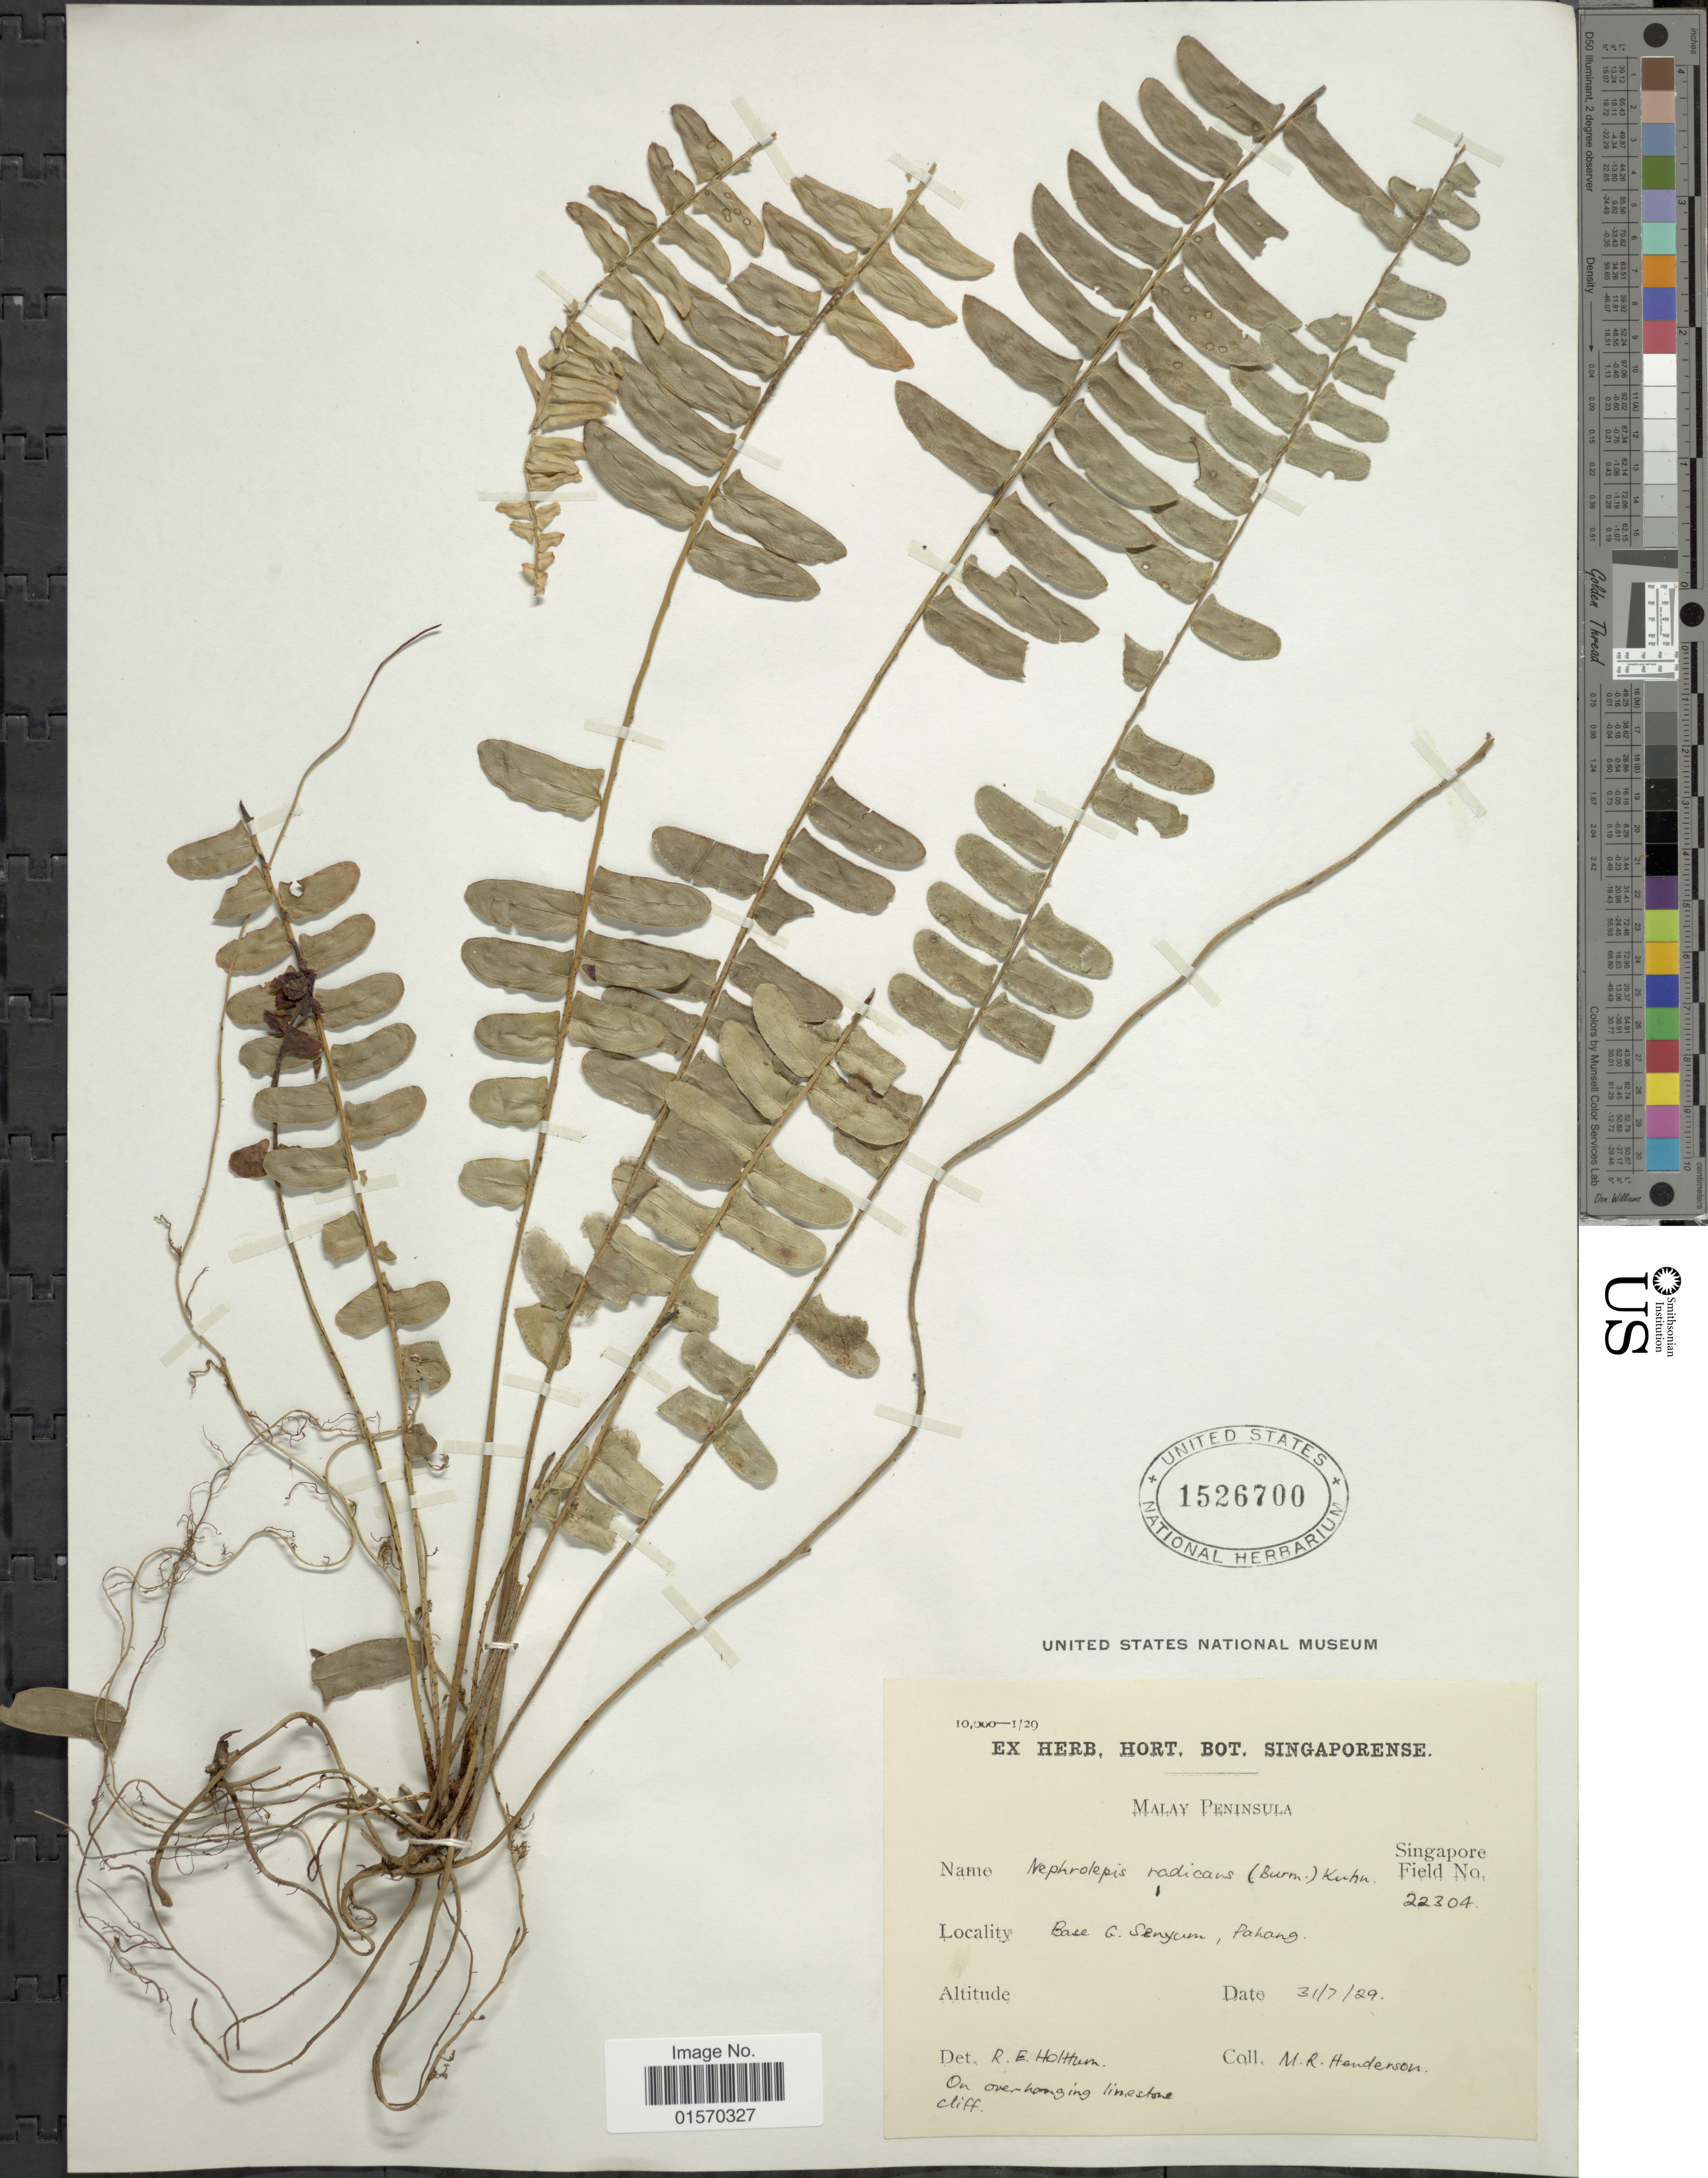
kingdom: Plantae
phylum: Tracheophyta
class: Polypodiopsida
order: Polypodiales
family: Nephrolepidaceae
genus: Nephrolepis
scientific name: Nephrolepis radicans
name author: (Burm.) Kuhn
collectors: M. Henderson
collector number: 22304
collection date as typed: Transcribed d/m/y: 31/7/29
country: Malaysia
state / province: Pahang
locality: Malay Peninsula. Base G. Senyum [interpreted]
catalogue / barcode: US 1526700